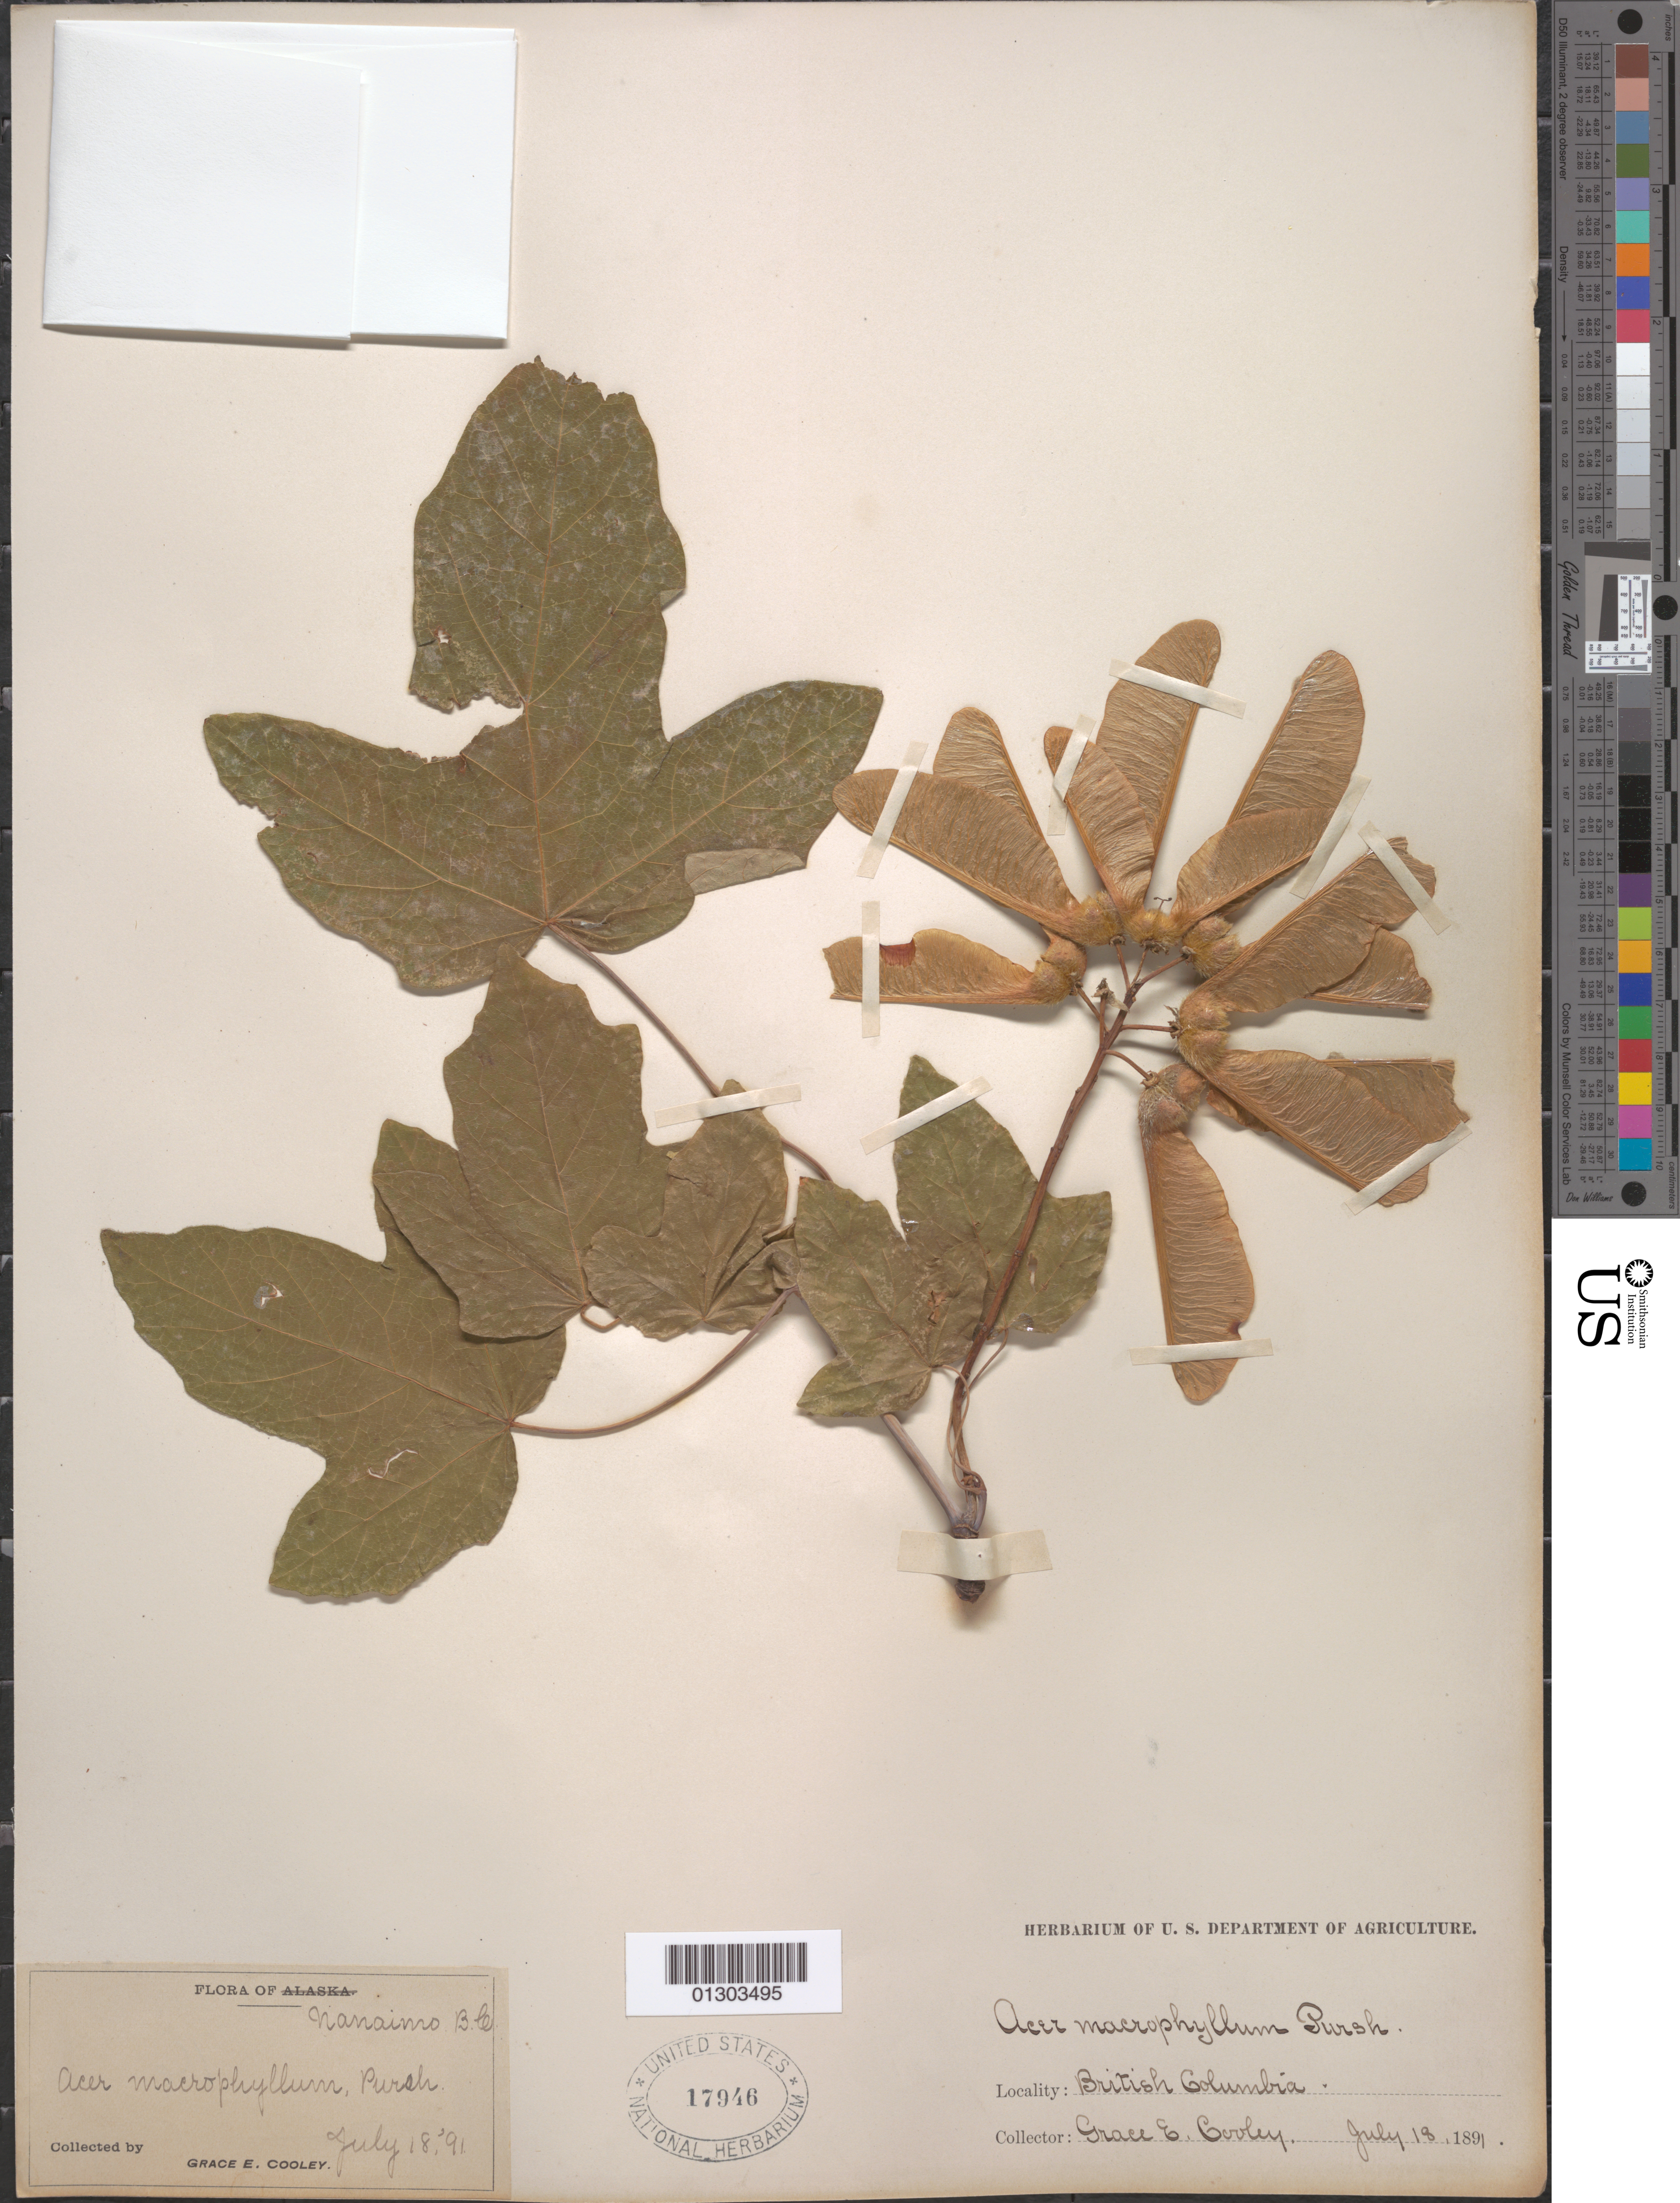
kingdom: Plantae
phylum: Tracheophyta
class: Magnoliopsida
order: Sapindales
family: Sapindaceae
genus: Acer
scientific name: Acer macrophyllum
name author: Pursh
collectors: G. E. Cooley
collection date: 1891-07-18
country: Canada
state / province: British Columbia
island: Vancouver I.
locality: Nanaimo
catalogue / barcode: US 17946